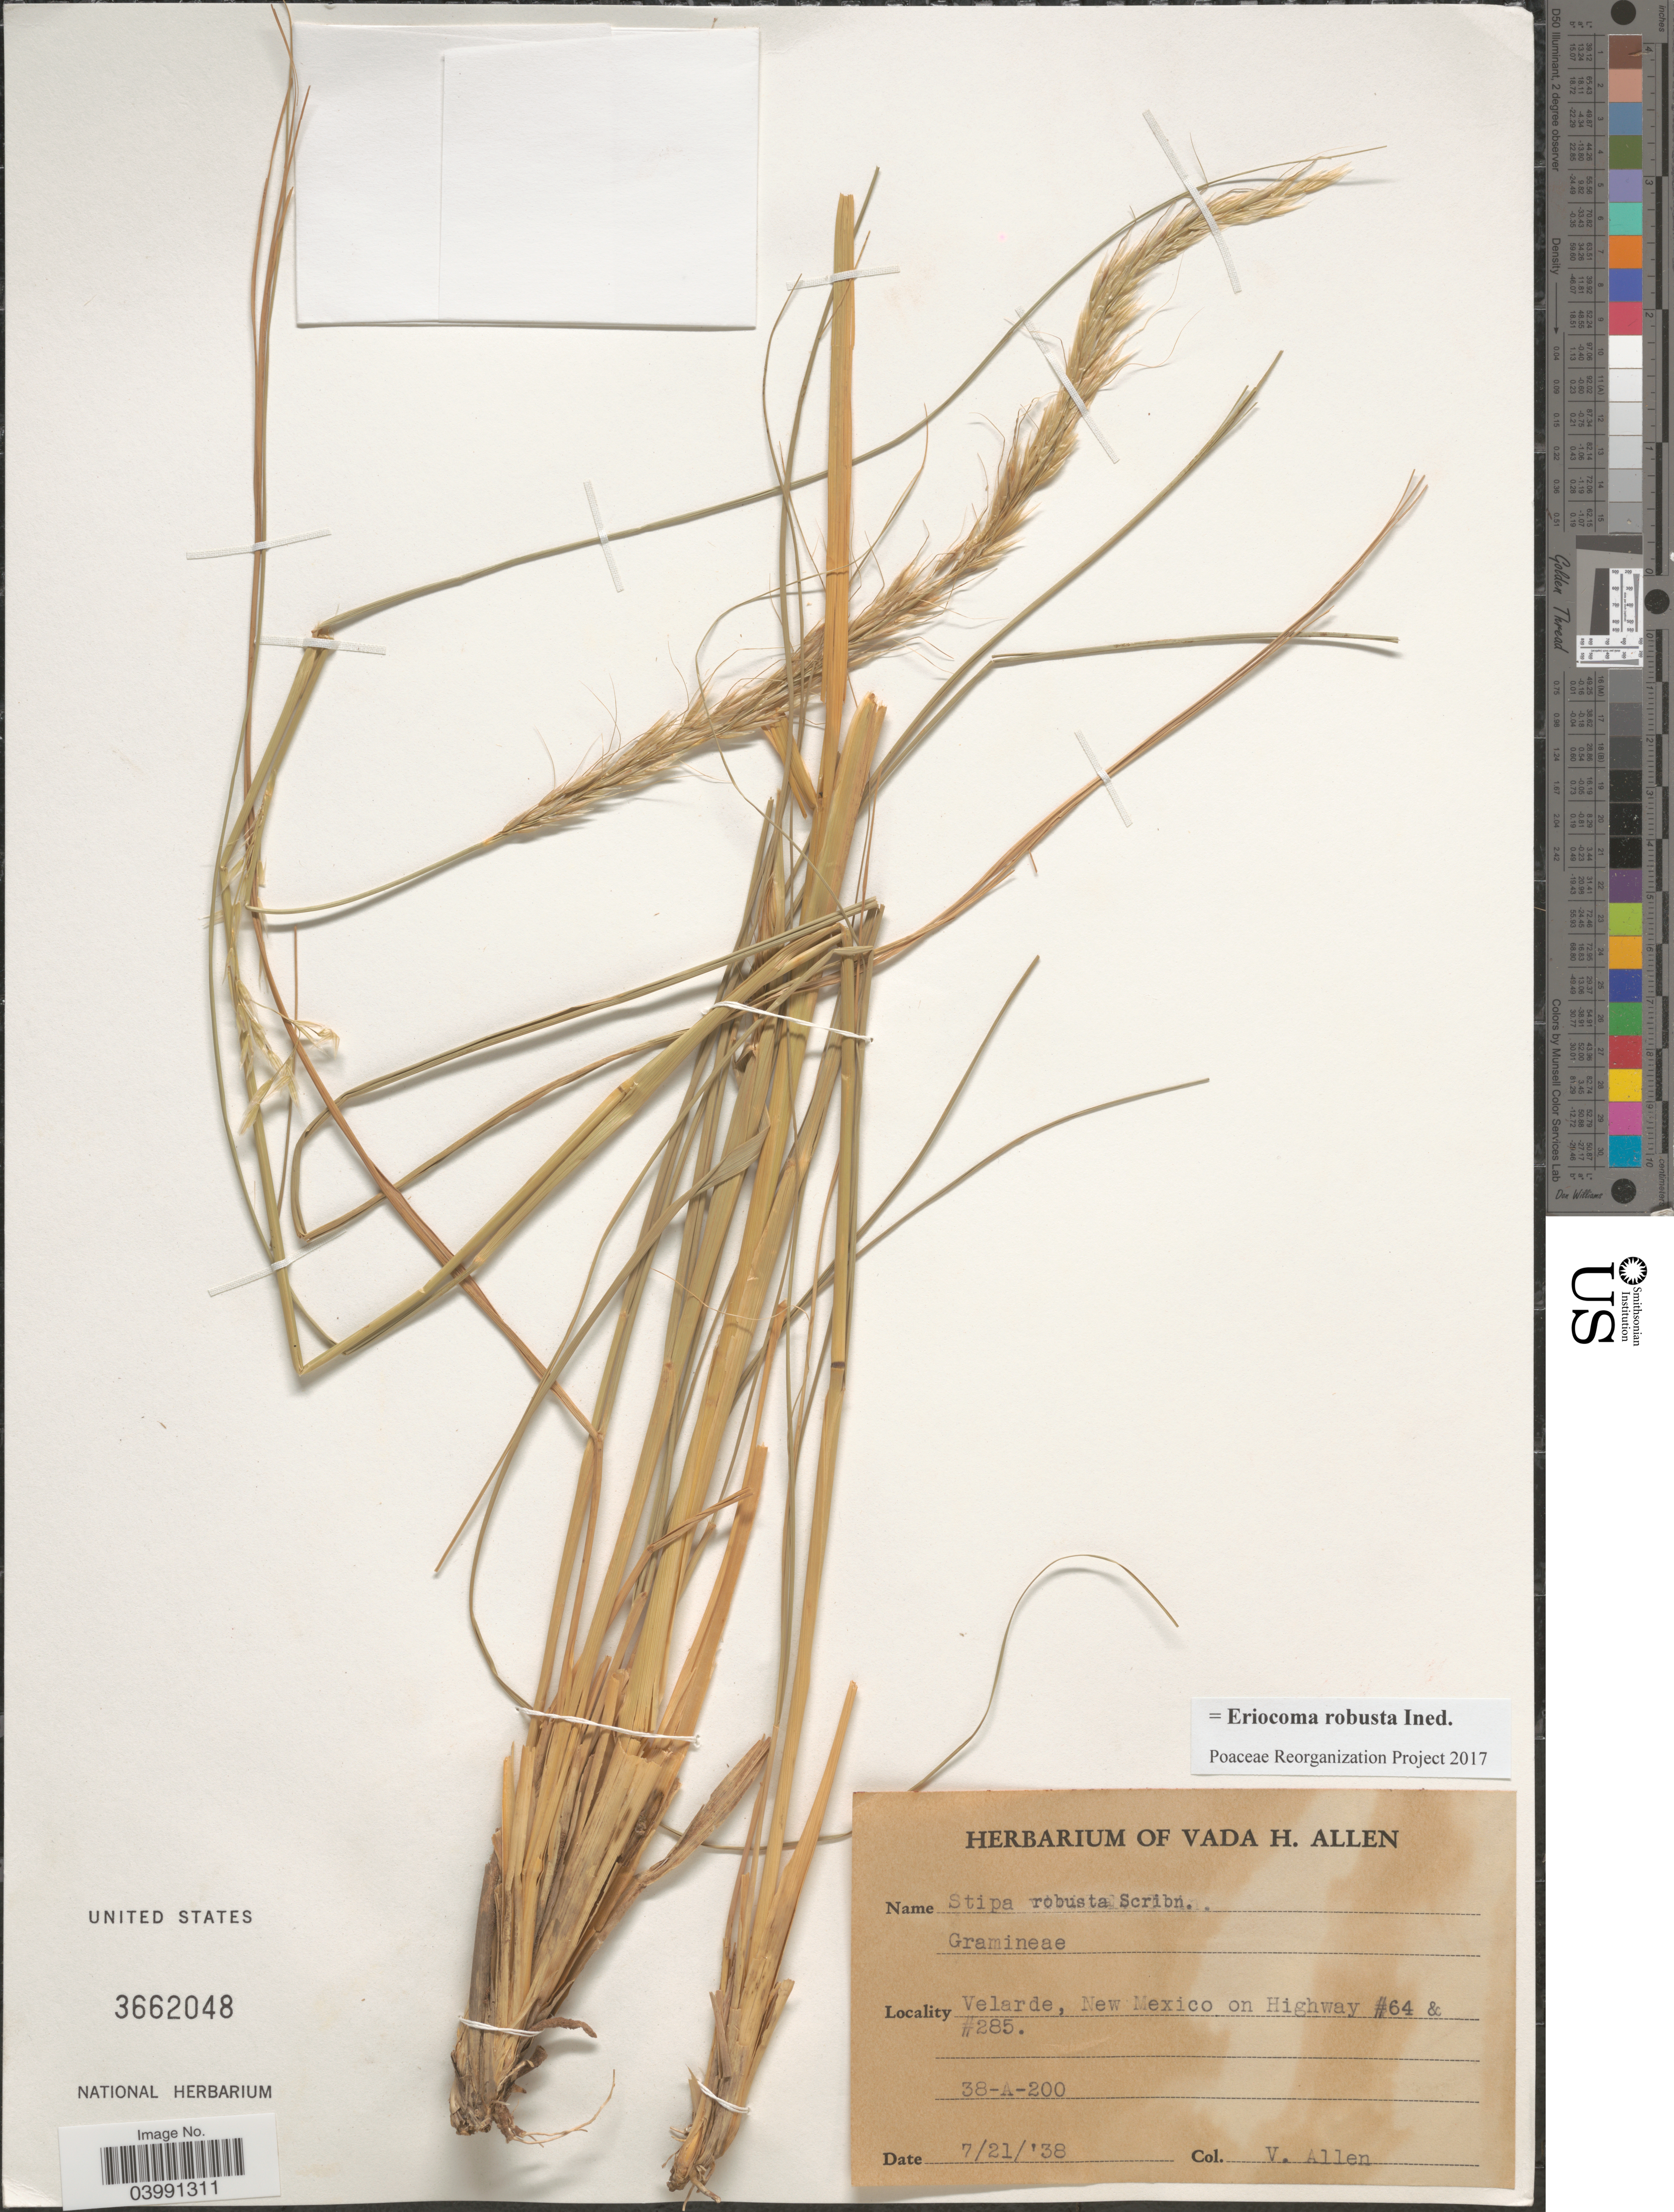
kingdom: Plantae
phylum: Tracheophyta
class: Liliopsida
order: Poales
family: Poaceae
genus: Eriocoma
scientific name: Eriocoma robusta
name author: (Vasey) Romasch.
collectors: V. Allen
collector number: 38-A-200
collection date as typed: Transcribed d/m/y: 21/7/38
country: United States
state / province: New Mexico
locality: Velarde, New Mexico on Highway #64 & #285.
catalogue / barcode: US 3662048